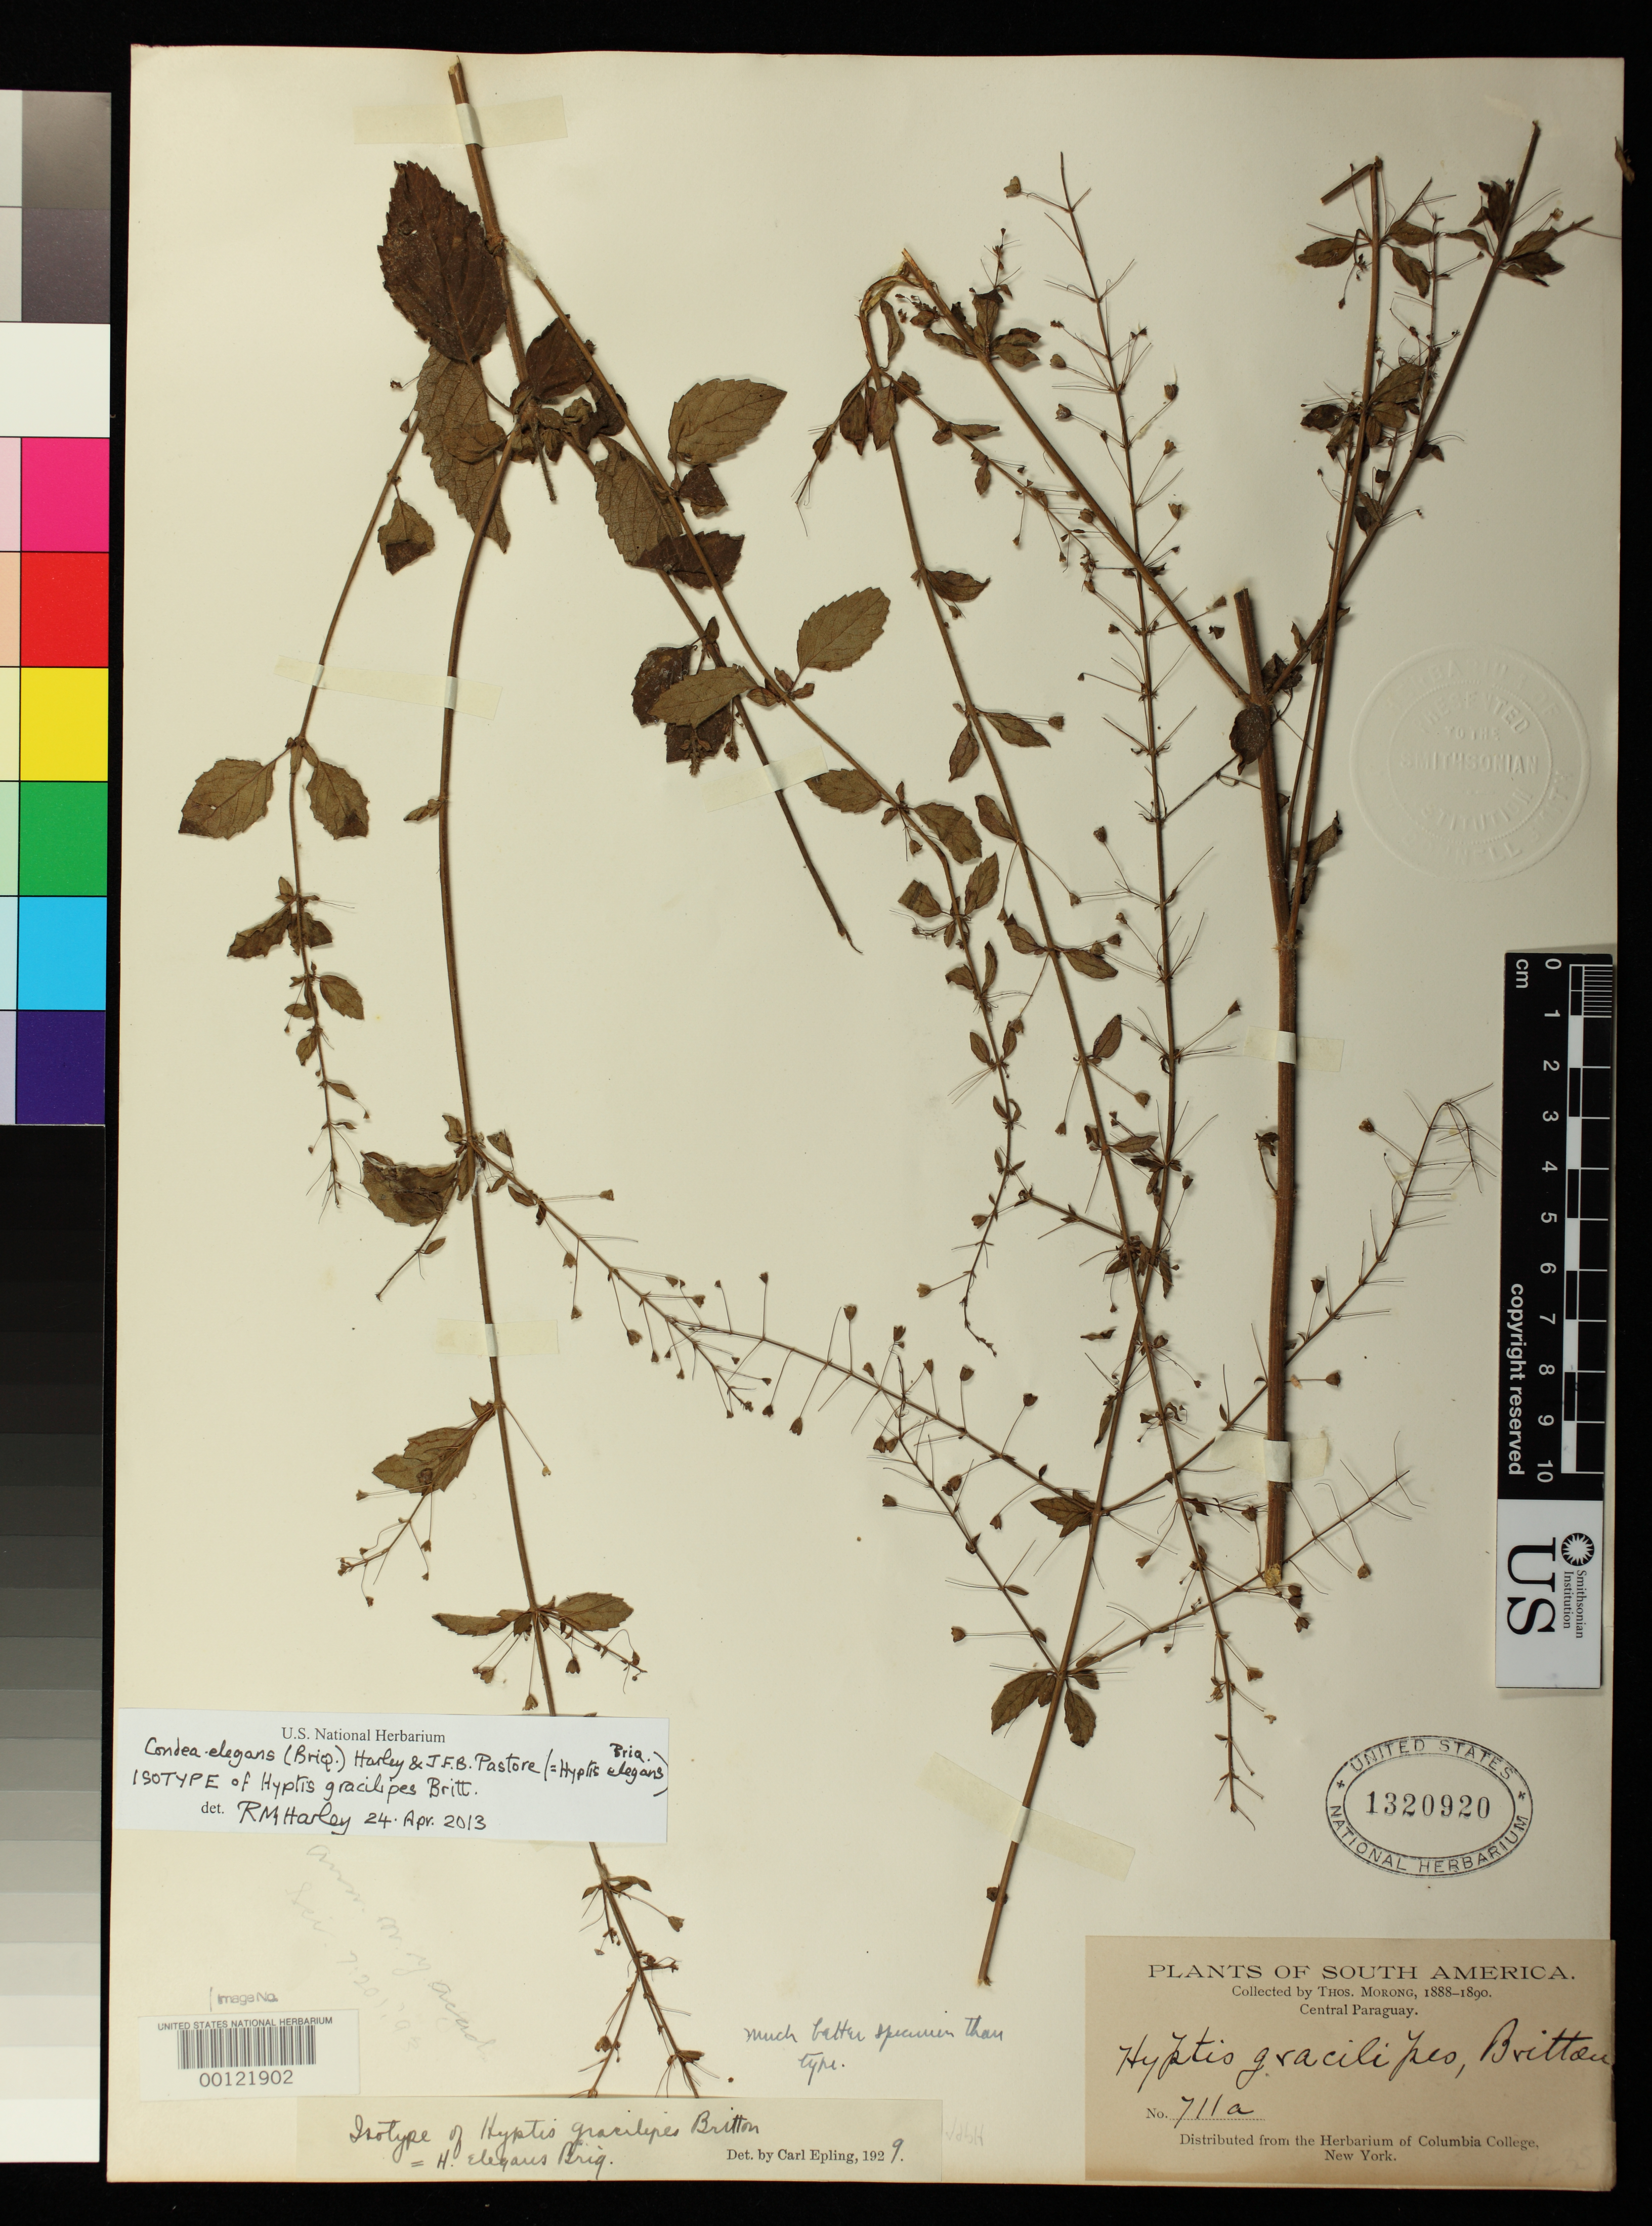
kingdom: Plantae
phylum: Tracheophyta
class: Magnoliopsida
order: Lamiales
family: Lamiaceae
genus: Hyptis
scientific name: Hyptis gracilipes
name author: Britton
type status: Isotype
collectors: T. Morong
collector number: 711a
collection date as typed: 1888 to -- --- 1890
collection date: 1888/1890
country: Paraguay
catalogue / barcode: US 1320920